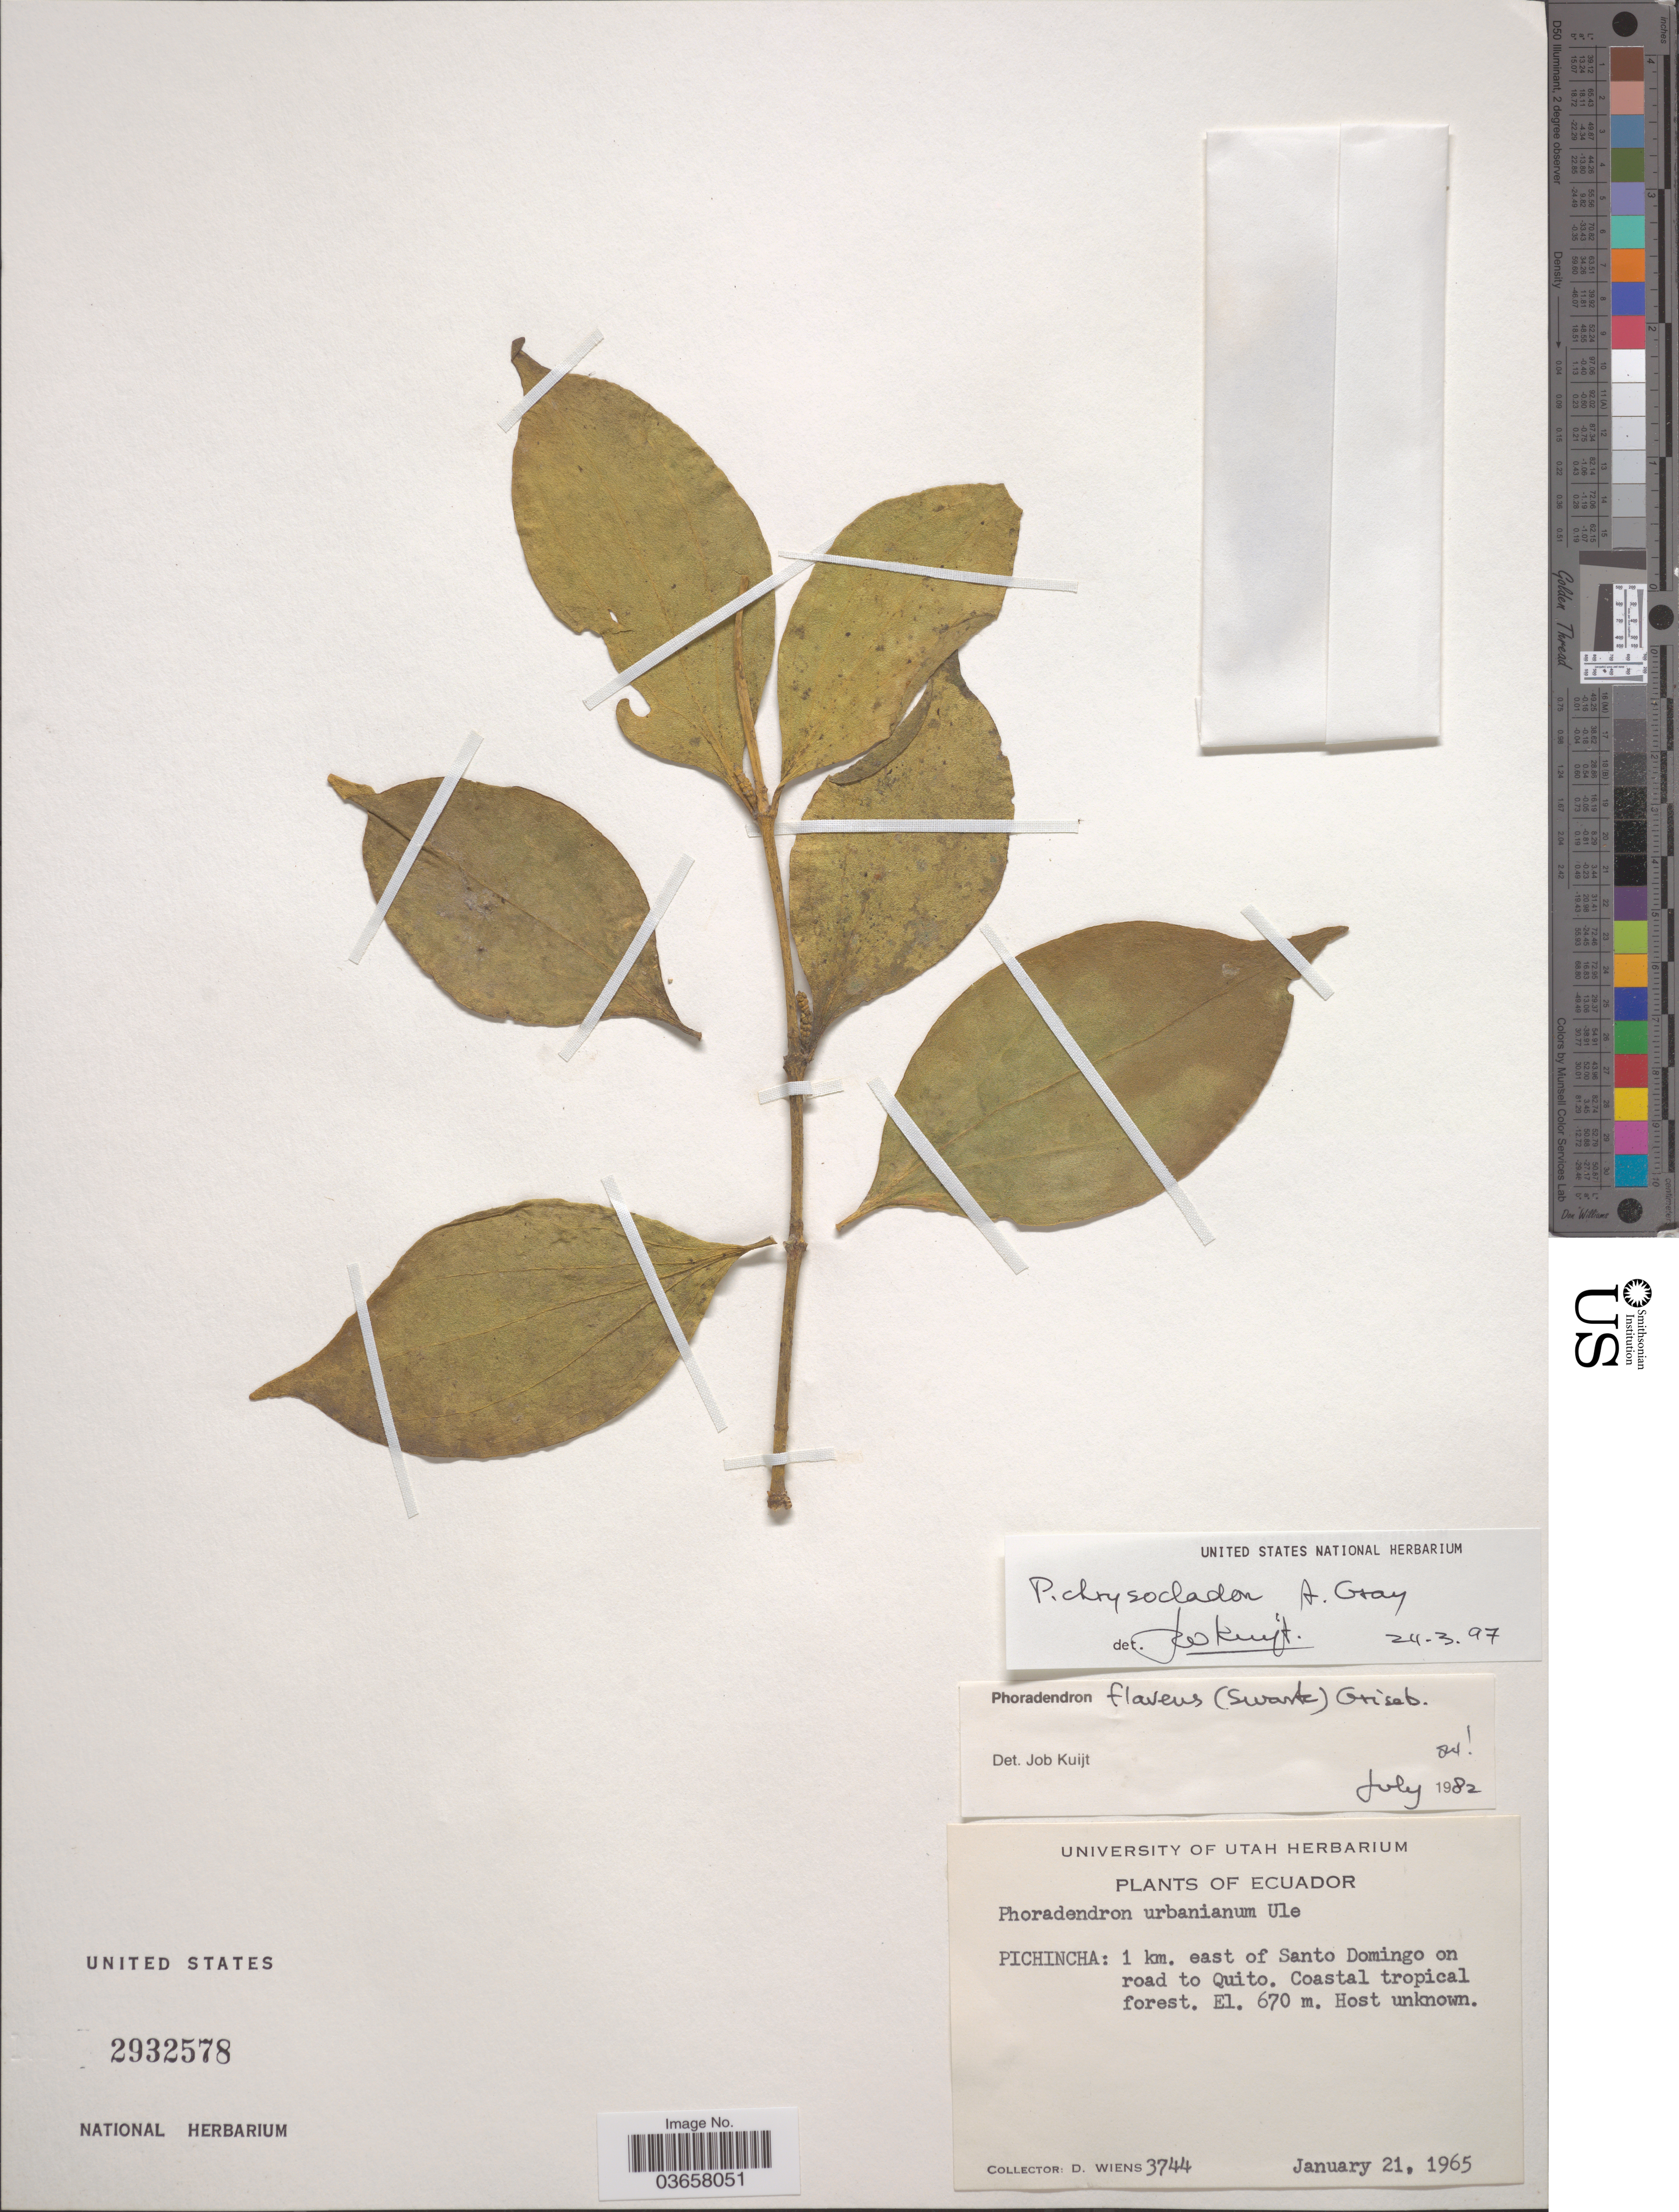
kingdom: Plantae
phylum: Tracheophyta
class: Magnoliopsida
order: Santalales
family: Viscaceae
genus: Phoradendron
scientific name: Phoradendron chrysocladon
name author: A. Gray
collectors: D. Wiens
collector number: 3744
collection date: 1965-01-21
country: Ecuador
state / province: Pichincha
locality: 1 km. east of Santo Domingo on road to Quito. Coastal tropical forest.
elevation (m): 670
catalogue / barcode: US 2932578